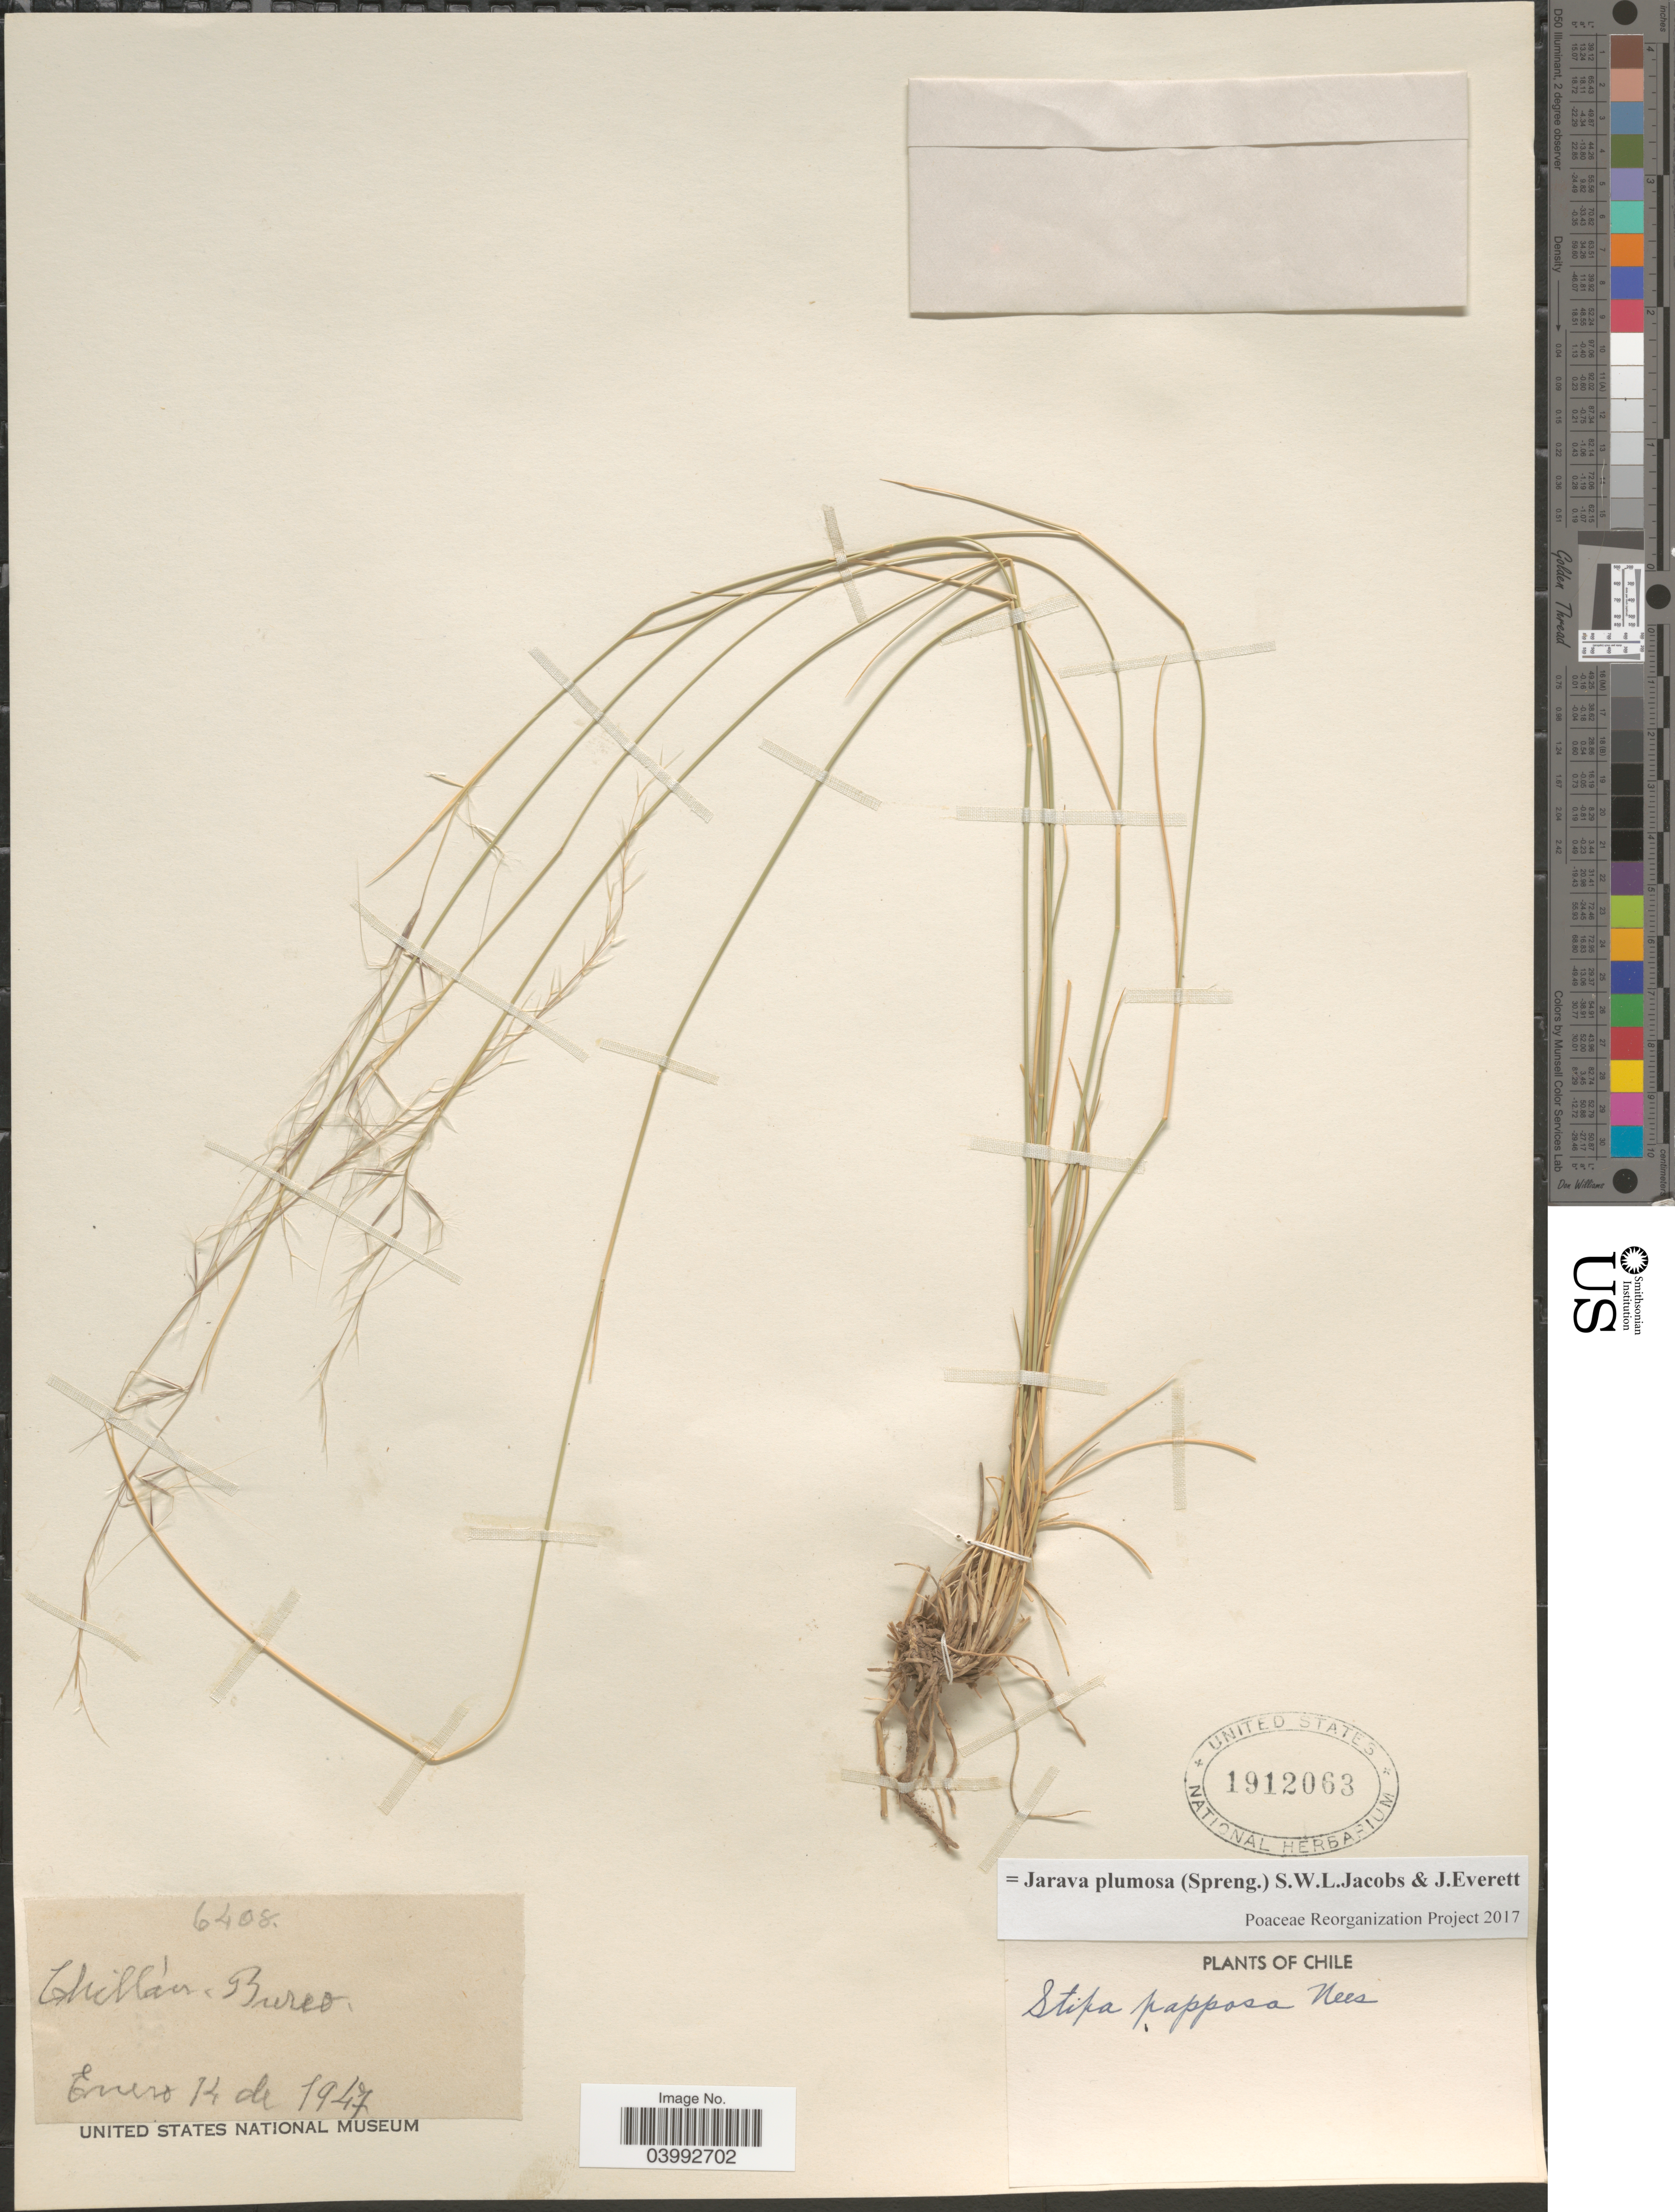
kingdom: Plantae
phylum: Tracheophyta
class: Liliopsida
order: Poales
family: Poaceae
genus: Jarava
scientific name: Jarava plumosa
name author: (Spreng.) S.W.L. Jacobs & J. Everett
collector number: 6408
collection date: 1947-01-14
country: Chile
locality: Chillán Burco.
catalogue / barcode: US 1912063